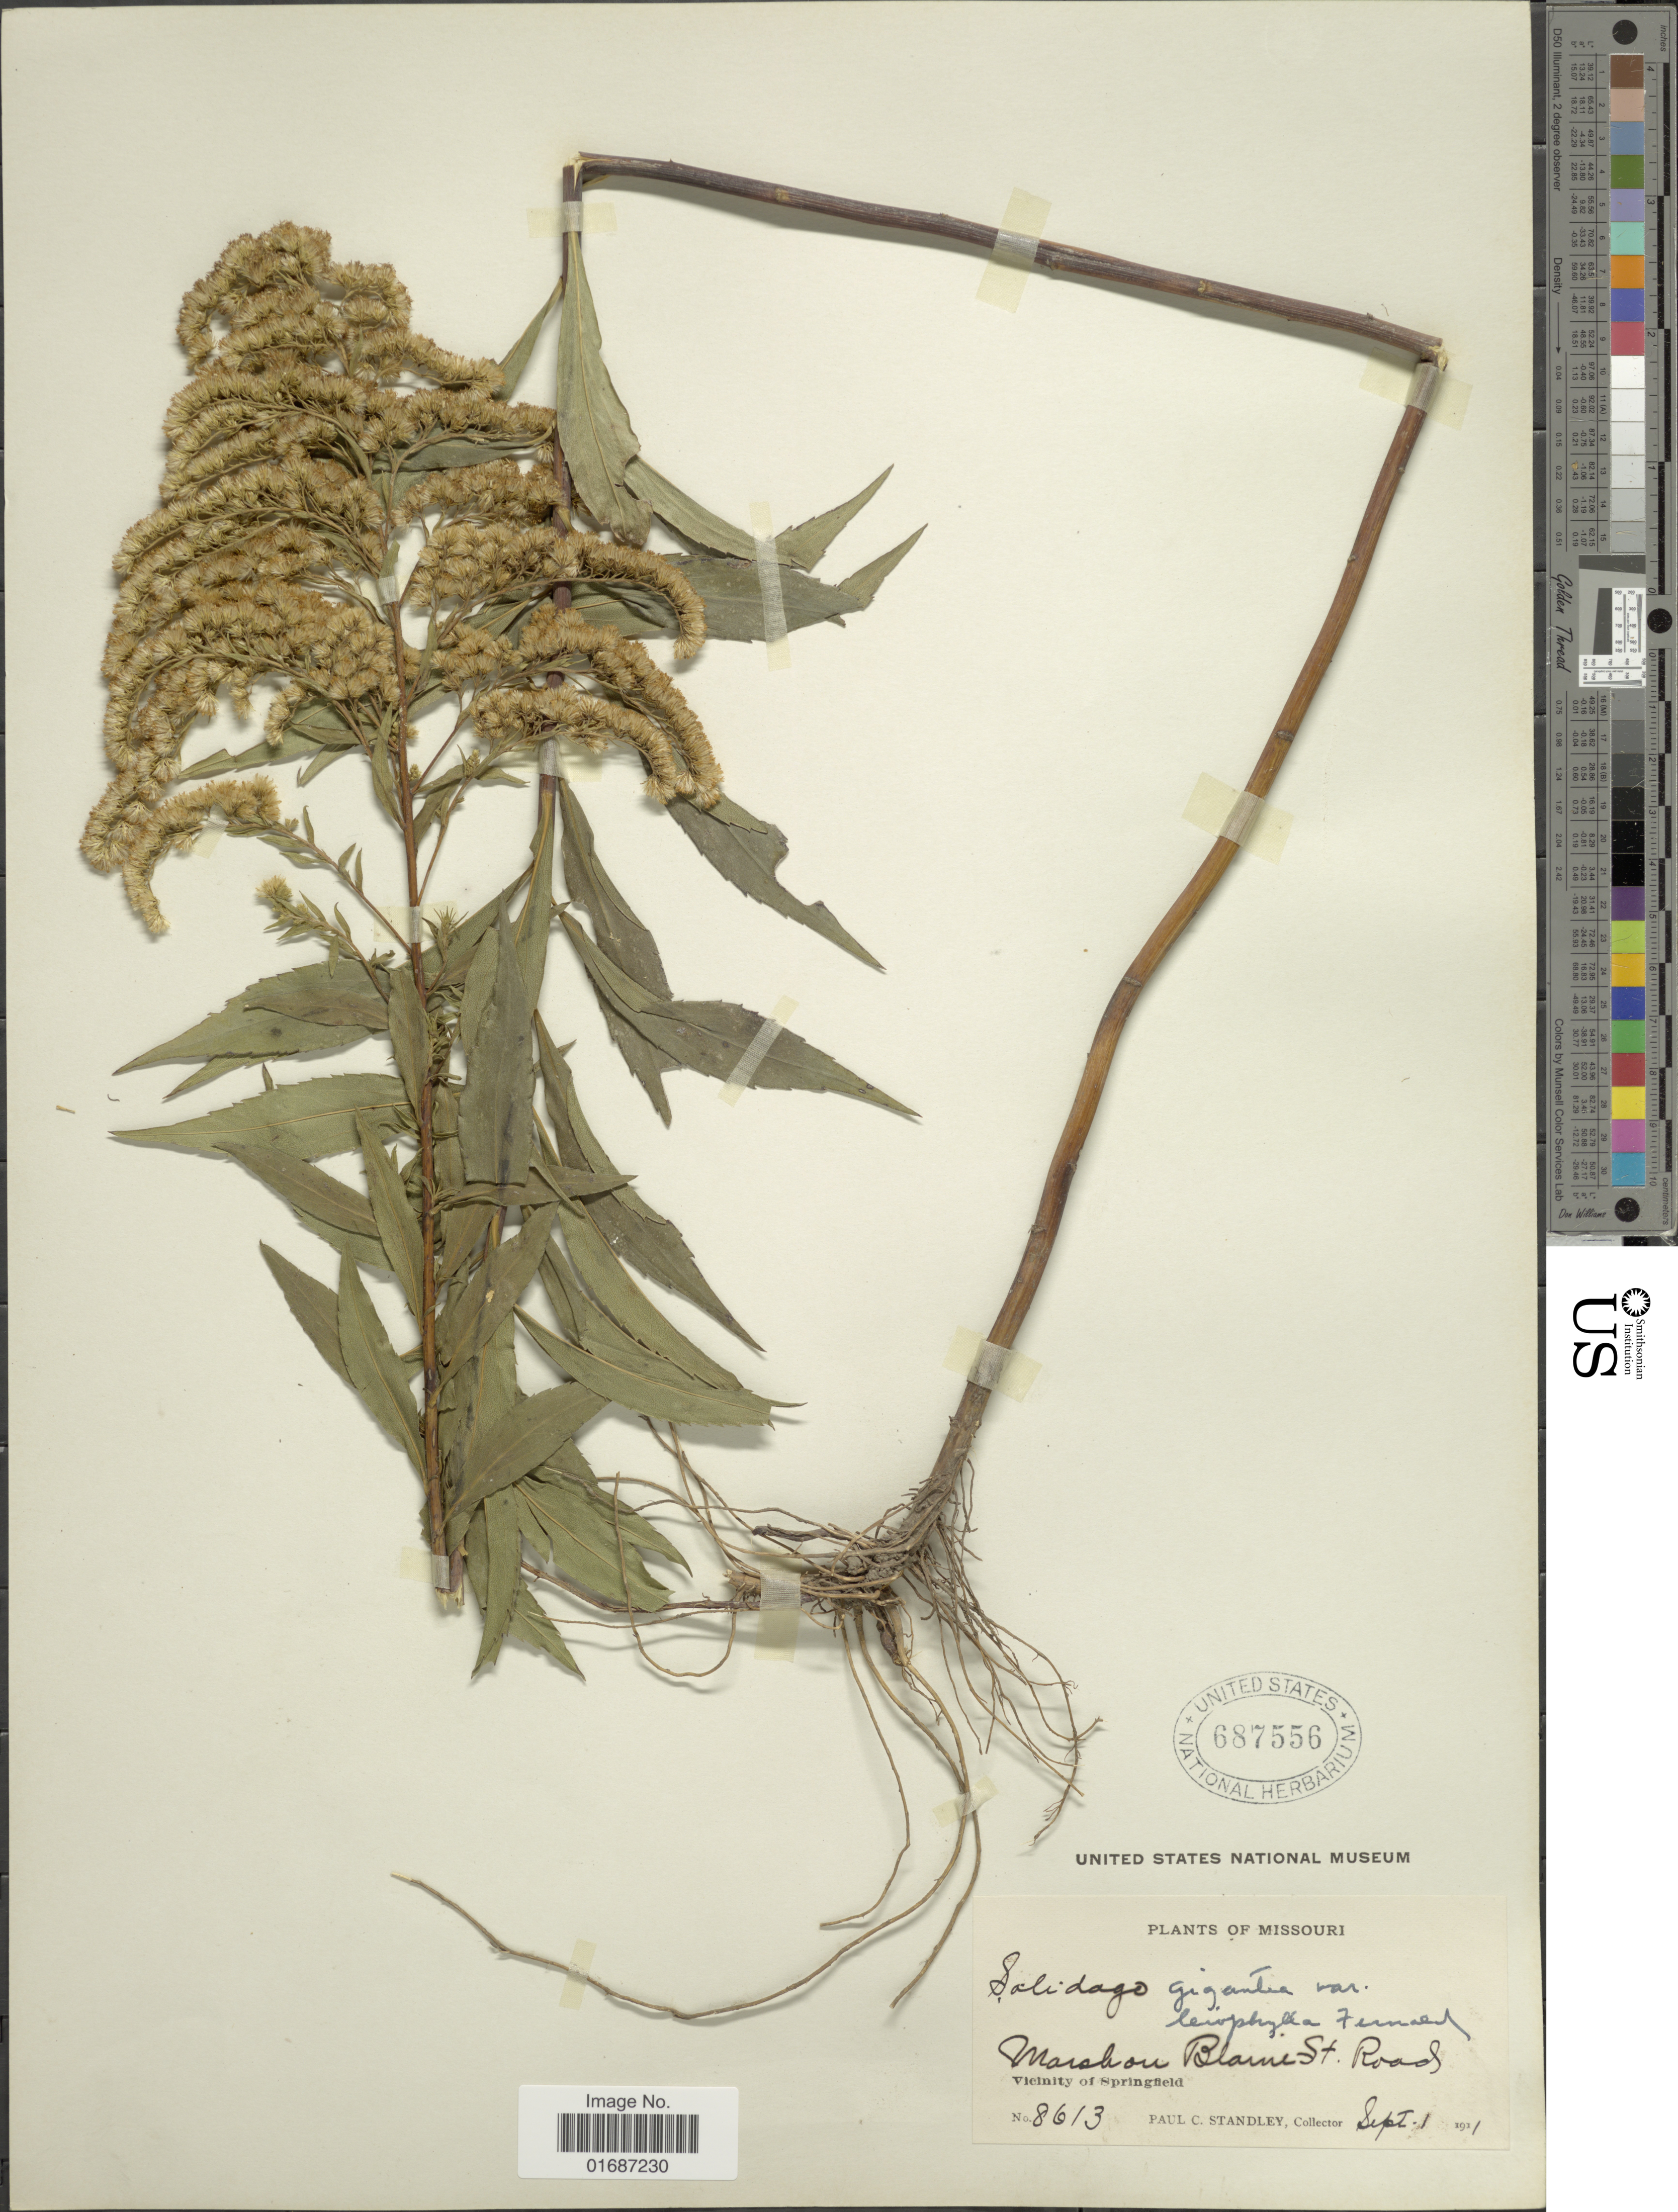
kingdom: Plantae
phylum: Tracheophyta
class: Magnoliopsida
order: Asterales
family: Asteraceae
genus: Solidago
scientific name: Solidago gigantea var. leiophylla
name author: Fernald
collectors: P. C. Standley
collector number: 8613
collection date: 1911-09-01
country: United States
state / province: Missouri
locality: Marshou Blaine St. Road, Vicinity of Springfield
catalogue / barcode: US 687556